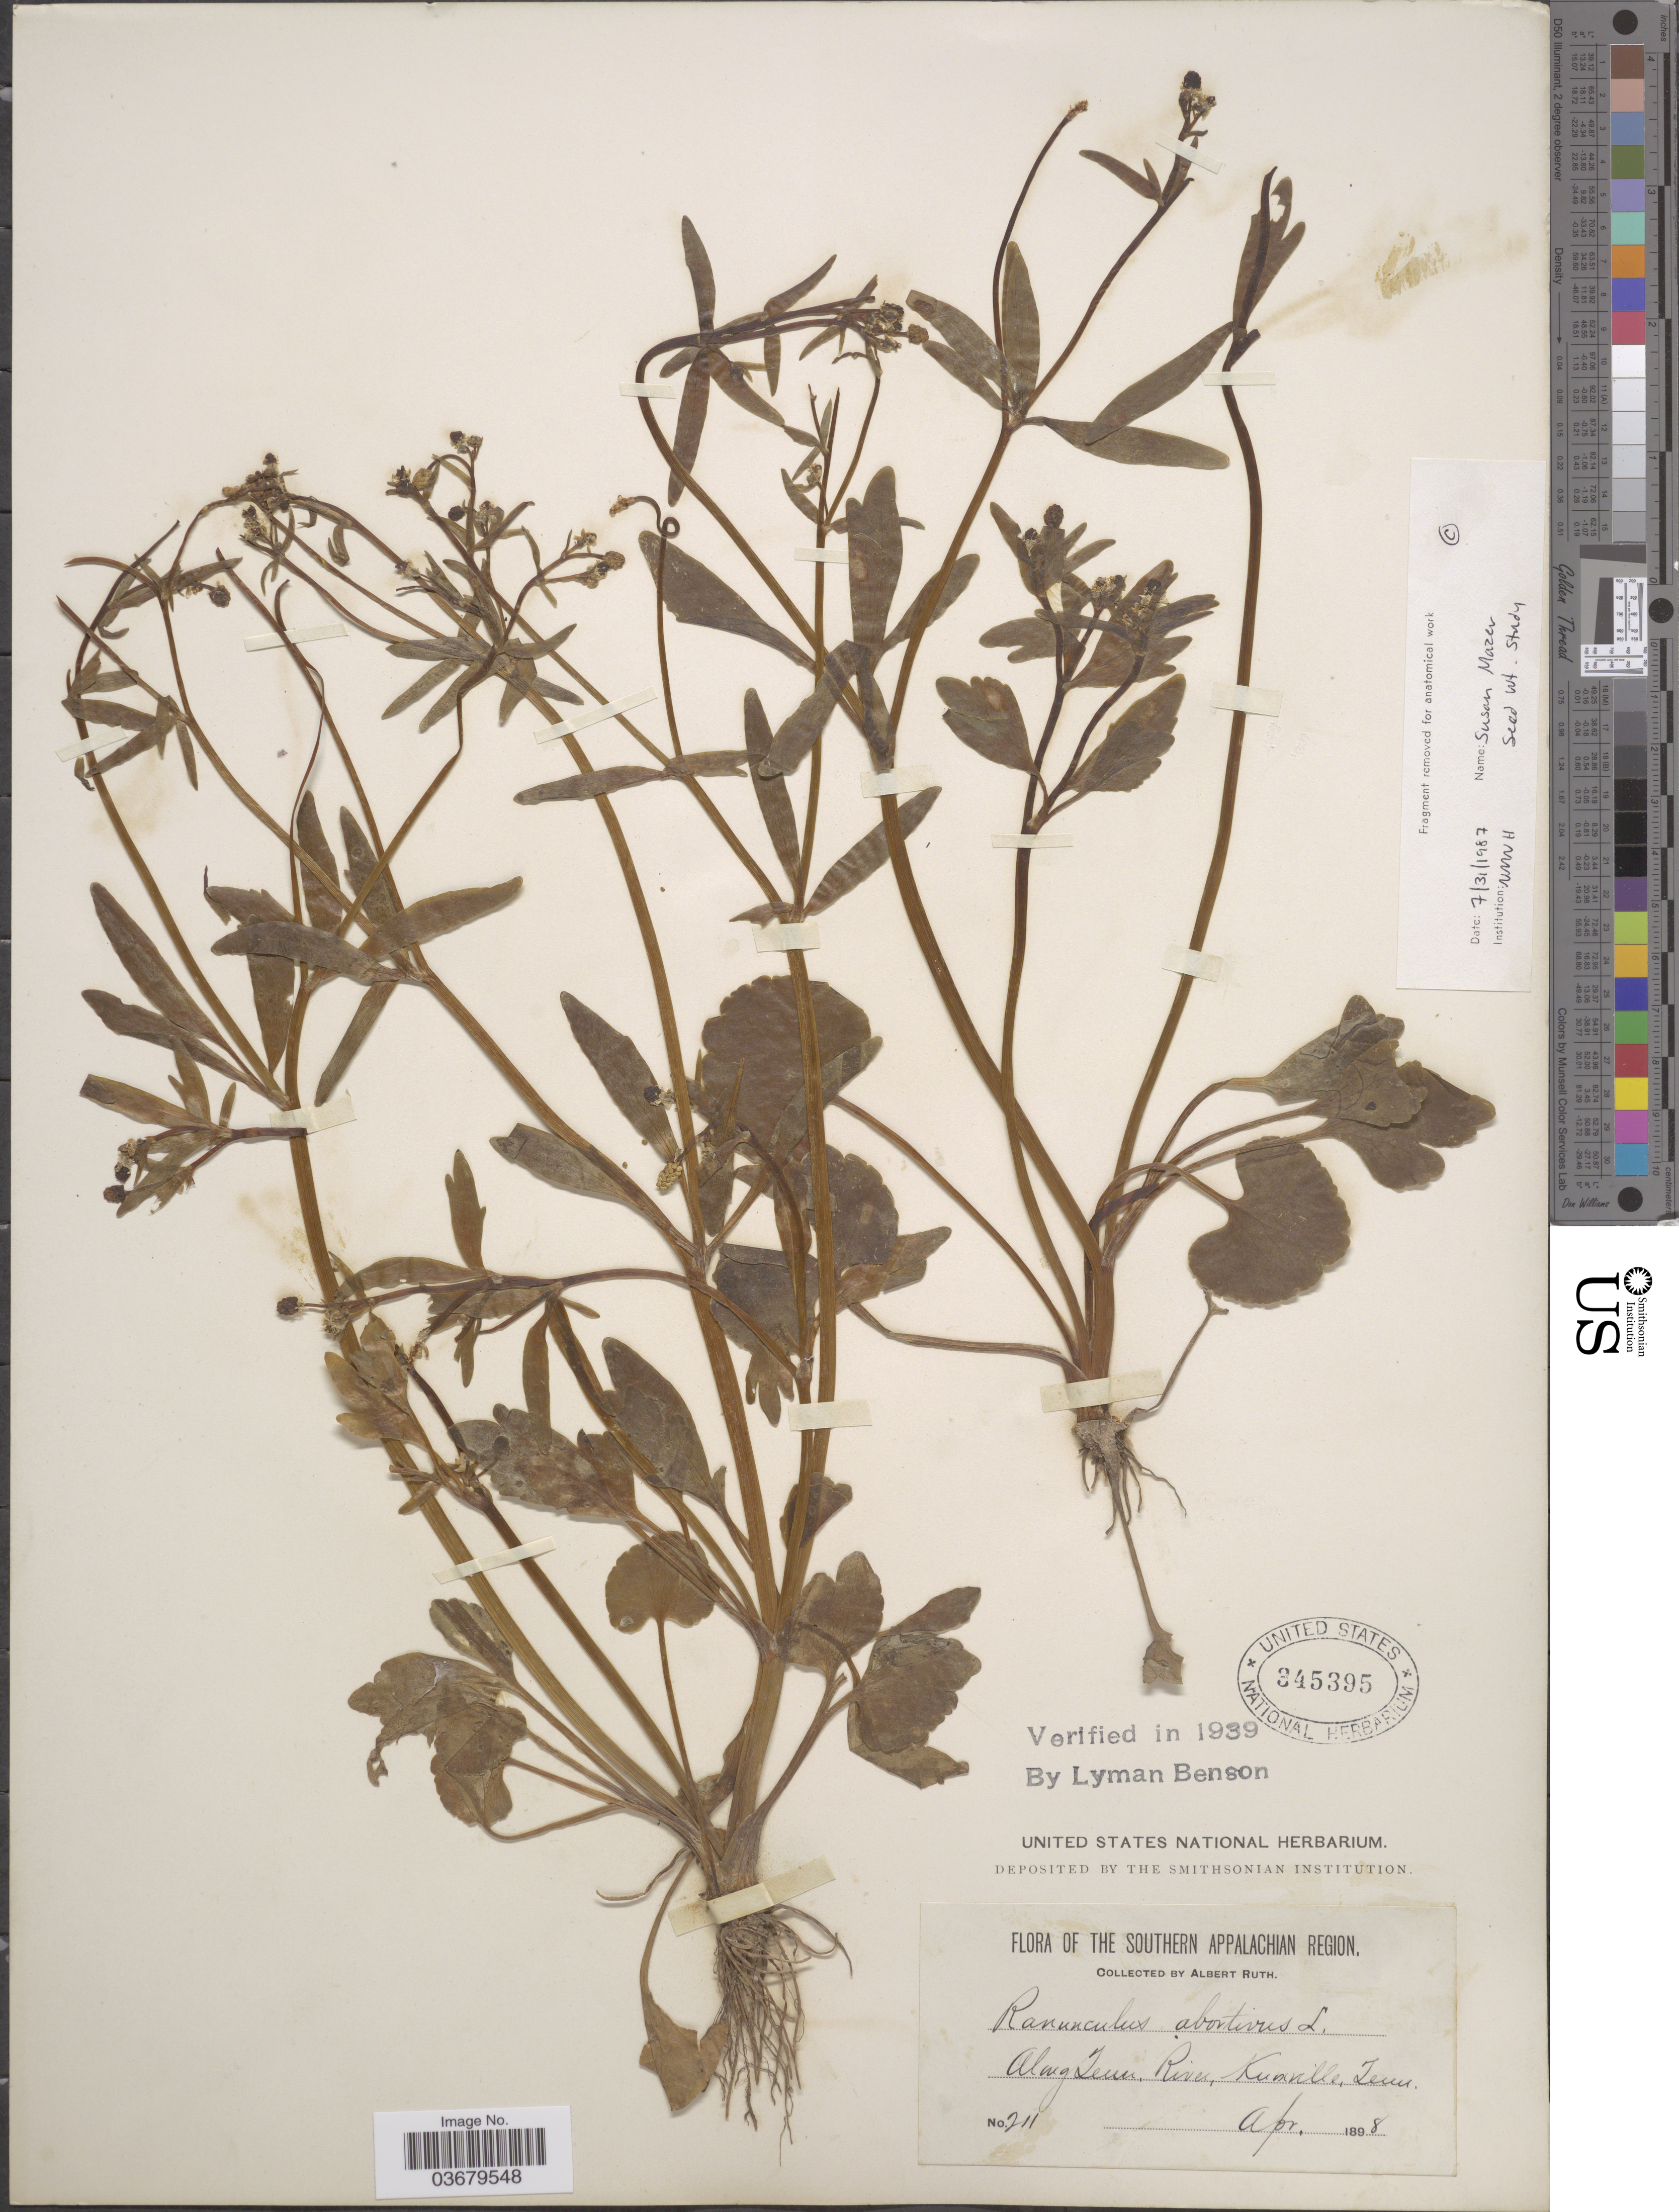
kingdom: Plantae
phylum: Tracheophyta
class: Magnoliopsida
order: Ranunculales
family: Ranunculaceae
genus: Ranunculus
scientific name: Ranunculus abortivus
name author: L.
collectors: A. Ruth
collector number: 211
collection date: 1898-04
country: United States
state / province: Tennessee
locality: Southern Appalachian Region. Along Tenn. River, Knoxville.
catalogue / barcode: US 345395